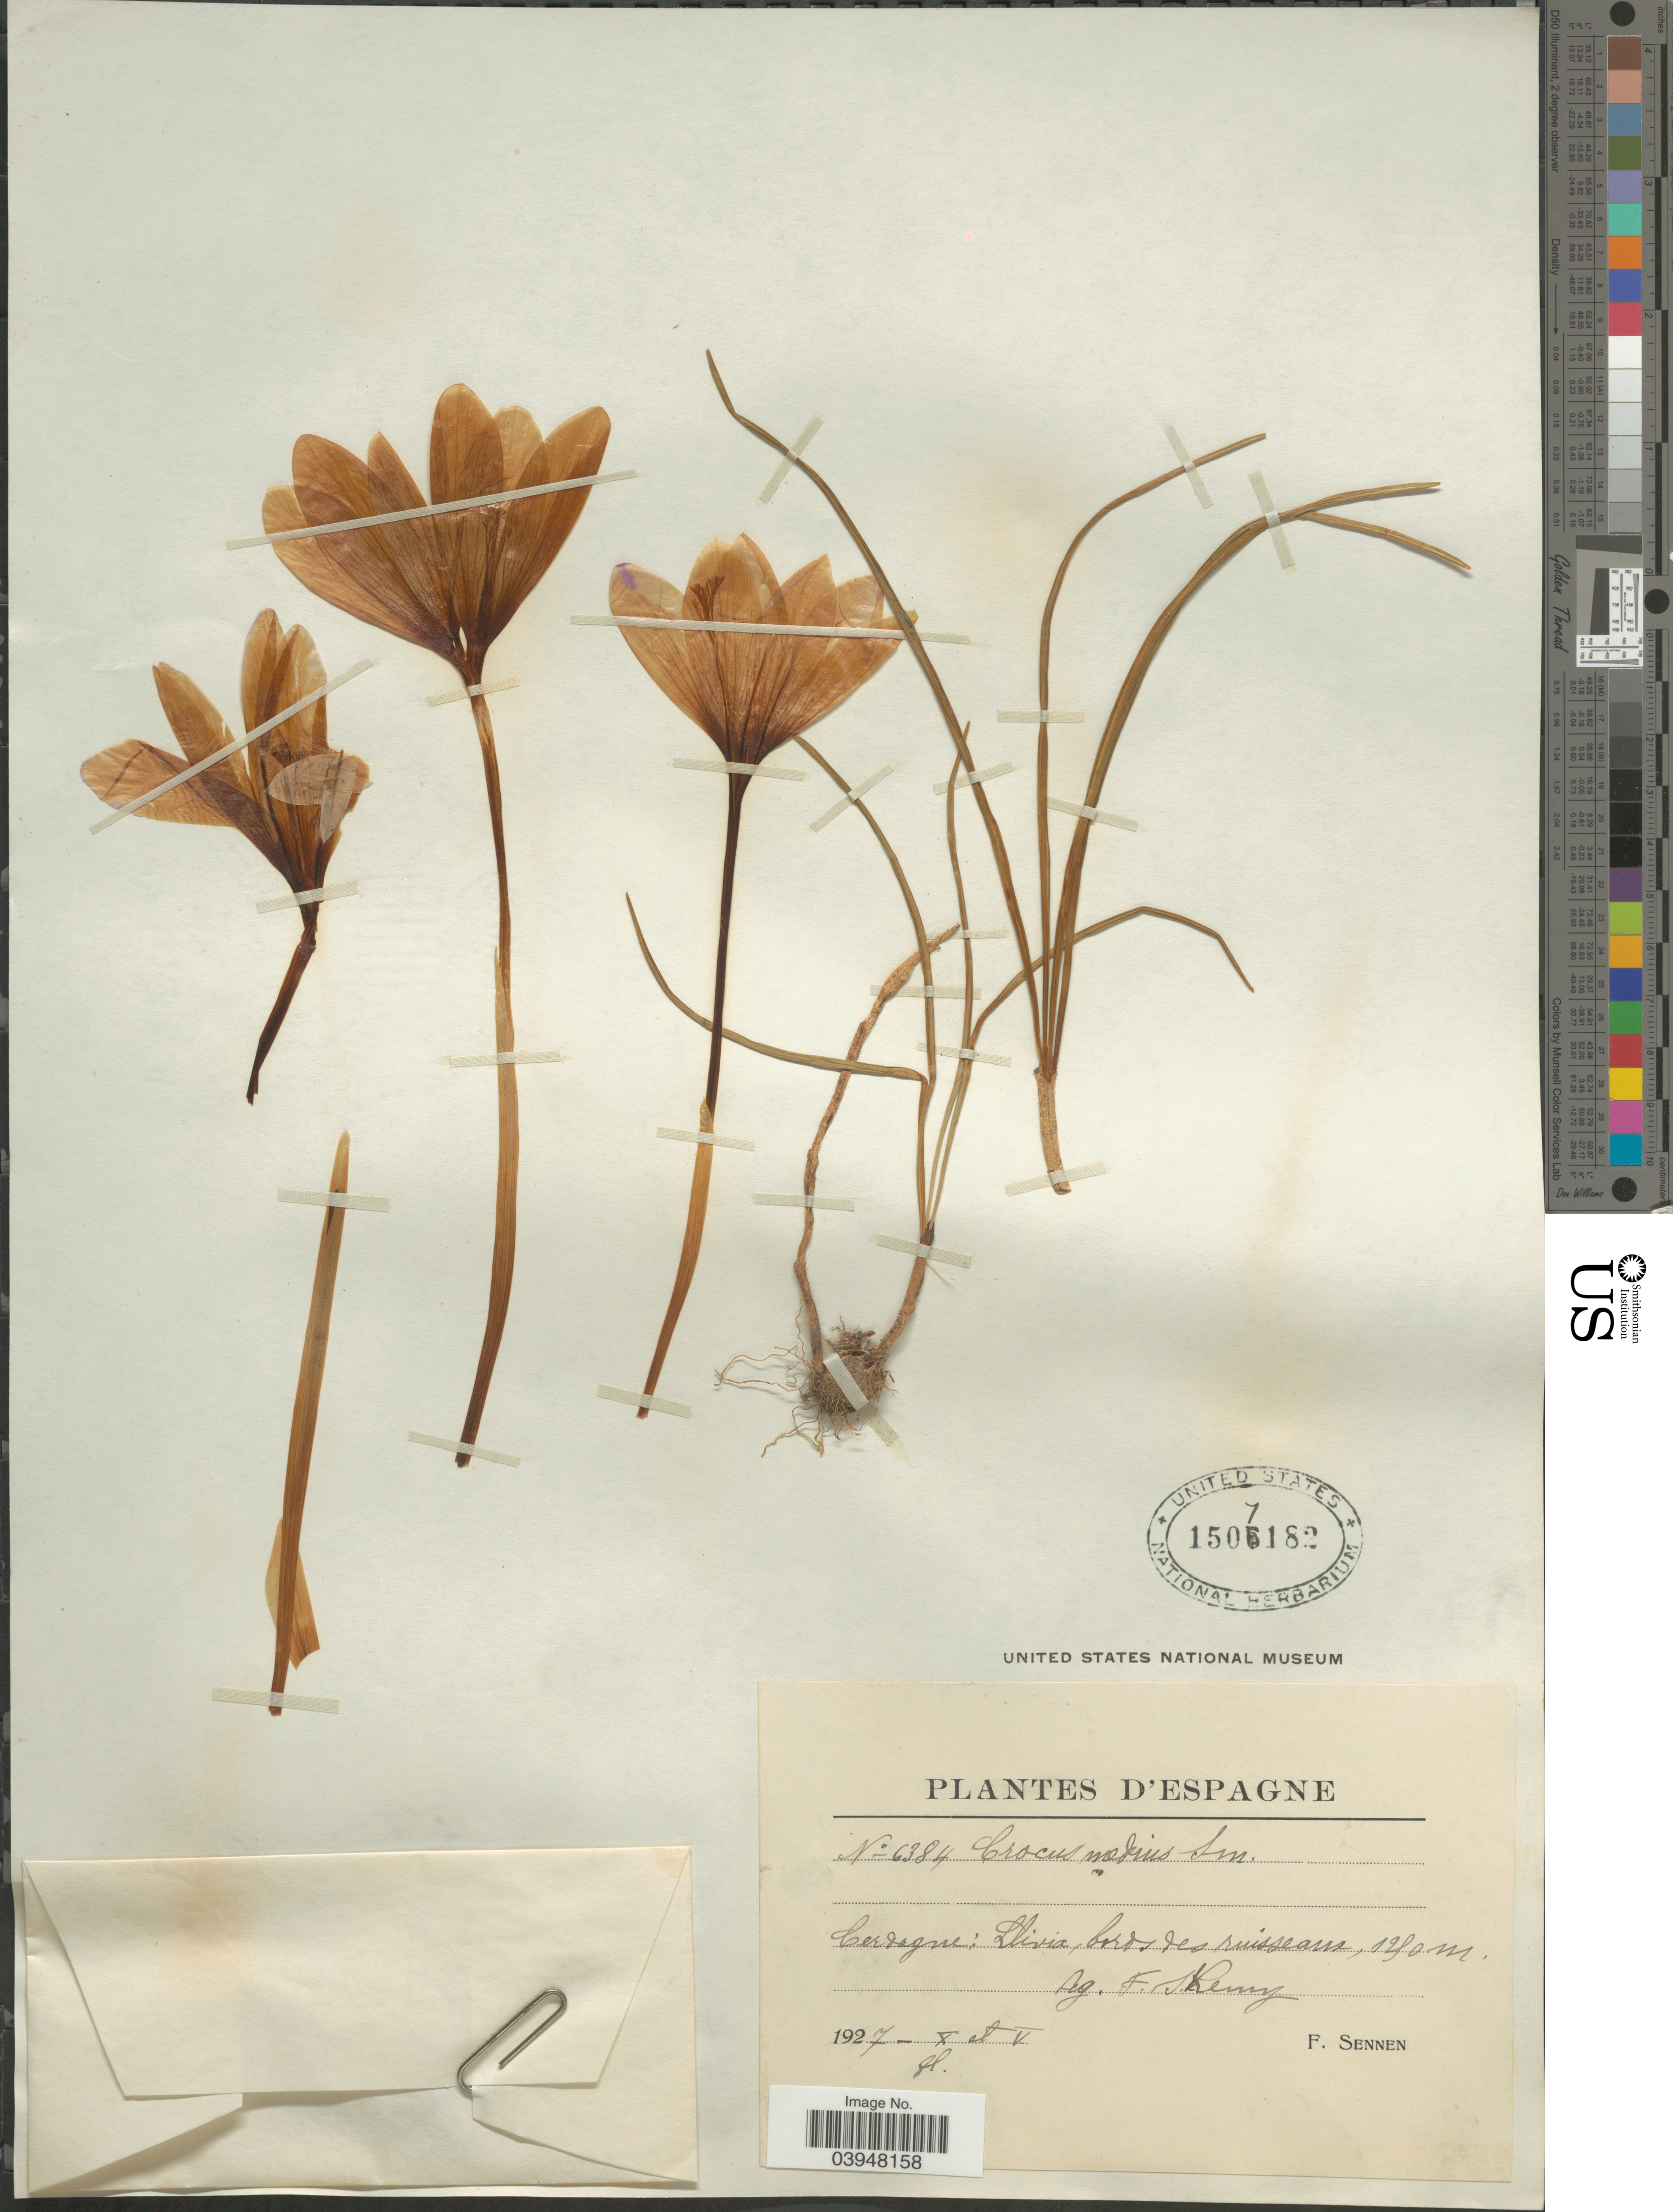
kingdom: Plantae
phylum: Tracheophyta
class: Liliopsida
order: Asparagales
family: Iridaceae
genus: Crocus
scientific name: Crocus medius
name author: Balb.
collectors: F. Benny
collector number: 6384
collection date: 1927-05/1927-10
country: Spain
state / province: Islas Baleares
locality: D' Espagne. Llivia, bords des ruisseaus.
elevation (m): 1250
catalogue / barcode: US 1507182